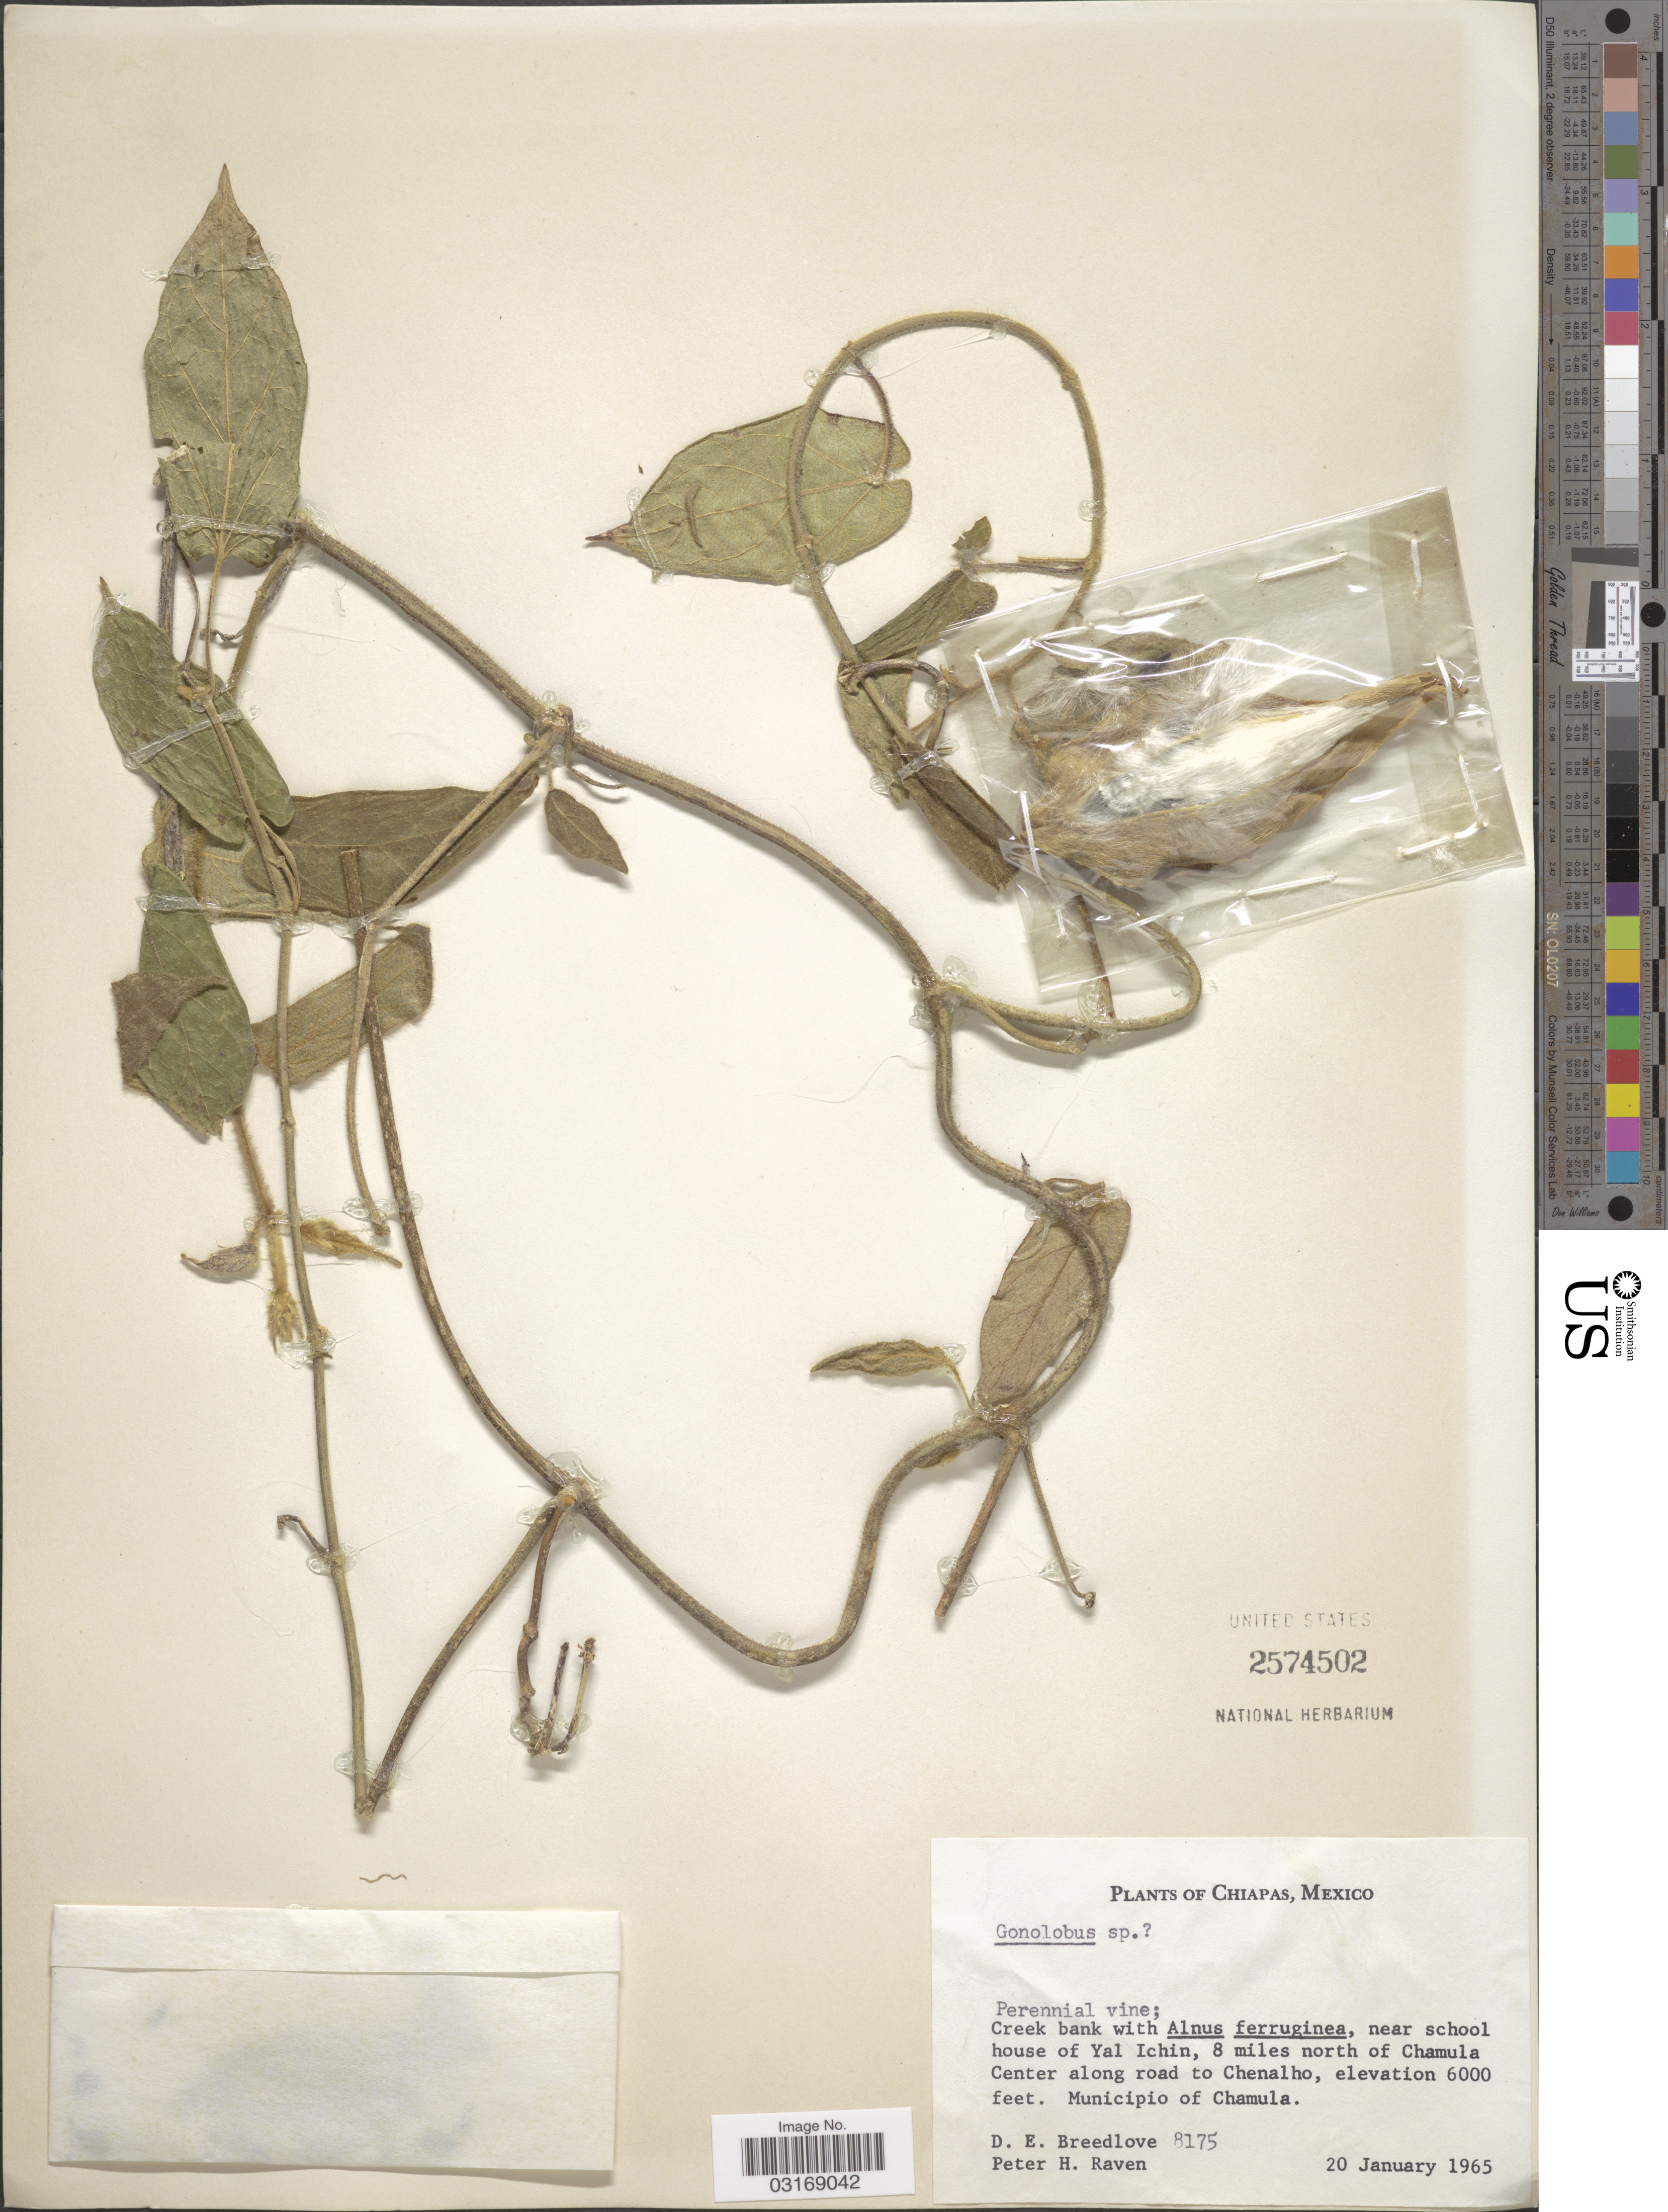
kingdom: Plantae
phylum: Tracheophyta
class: Magnoliopsida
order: Gentianales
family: Apocynaceae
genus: Gonolobus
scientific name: Gonolobus sp.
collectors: D. E. Breedlove & P. Raven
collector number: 8175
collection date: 1965-01-20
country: Mexico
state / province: Chiapas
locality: Near school house of Yal Ichin, 8 miles north of Chamula Center along road to Chenalho. Municipio of Chamula.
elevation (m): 1829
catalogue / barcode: US 2574502